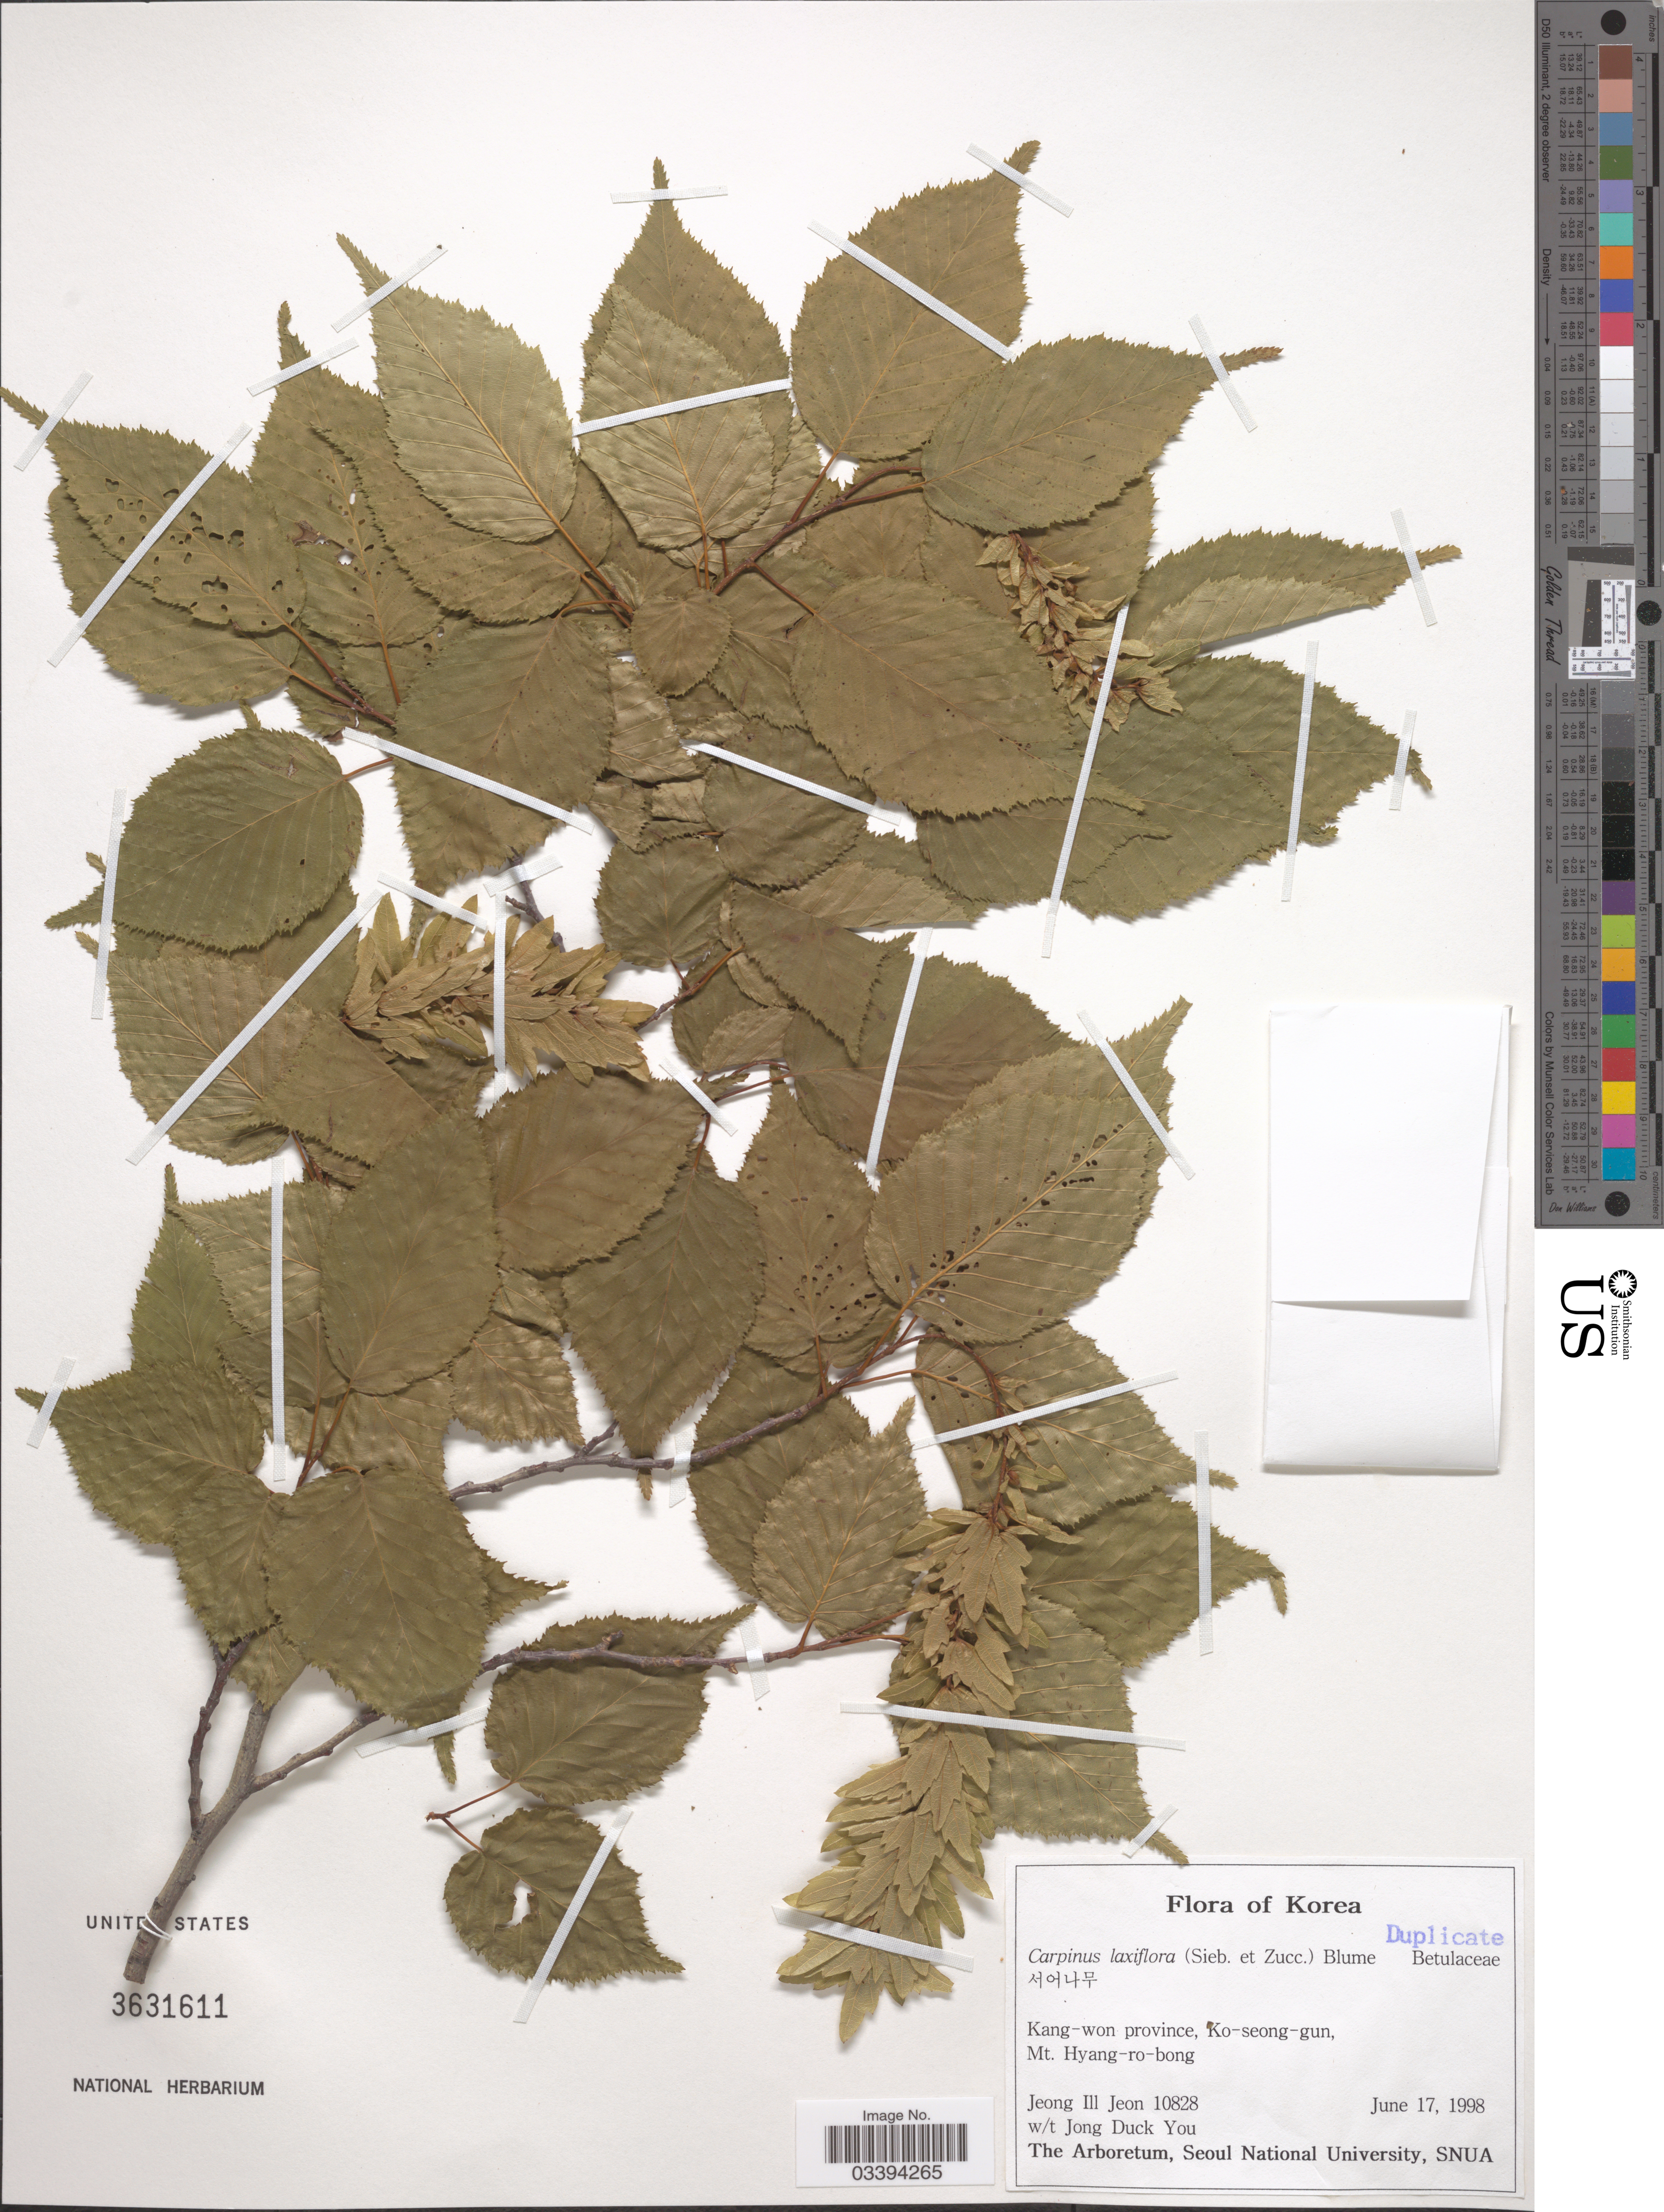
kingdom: Plantae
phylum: Tracheophyta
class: Magnoliopsida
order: Fagales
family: Betulaceae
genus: Carpinus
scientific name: Carpinus laxiflora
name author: (Siebold & Zucc.) Blume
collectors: J. Jeon & J. You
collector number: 10828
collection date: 1998-06-17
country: North Korea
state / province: Kangwon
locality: Kang-won province, Ko-seong-gun, Mt. Hyang-ro-bong.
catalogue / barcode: US 3631611